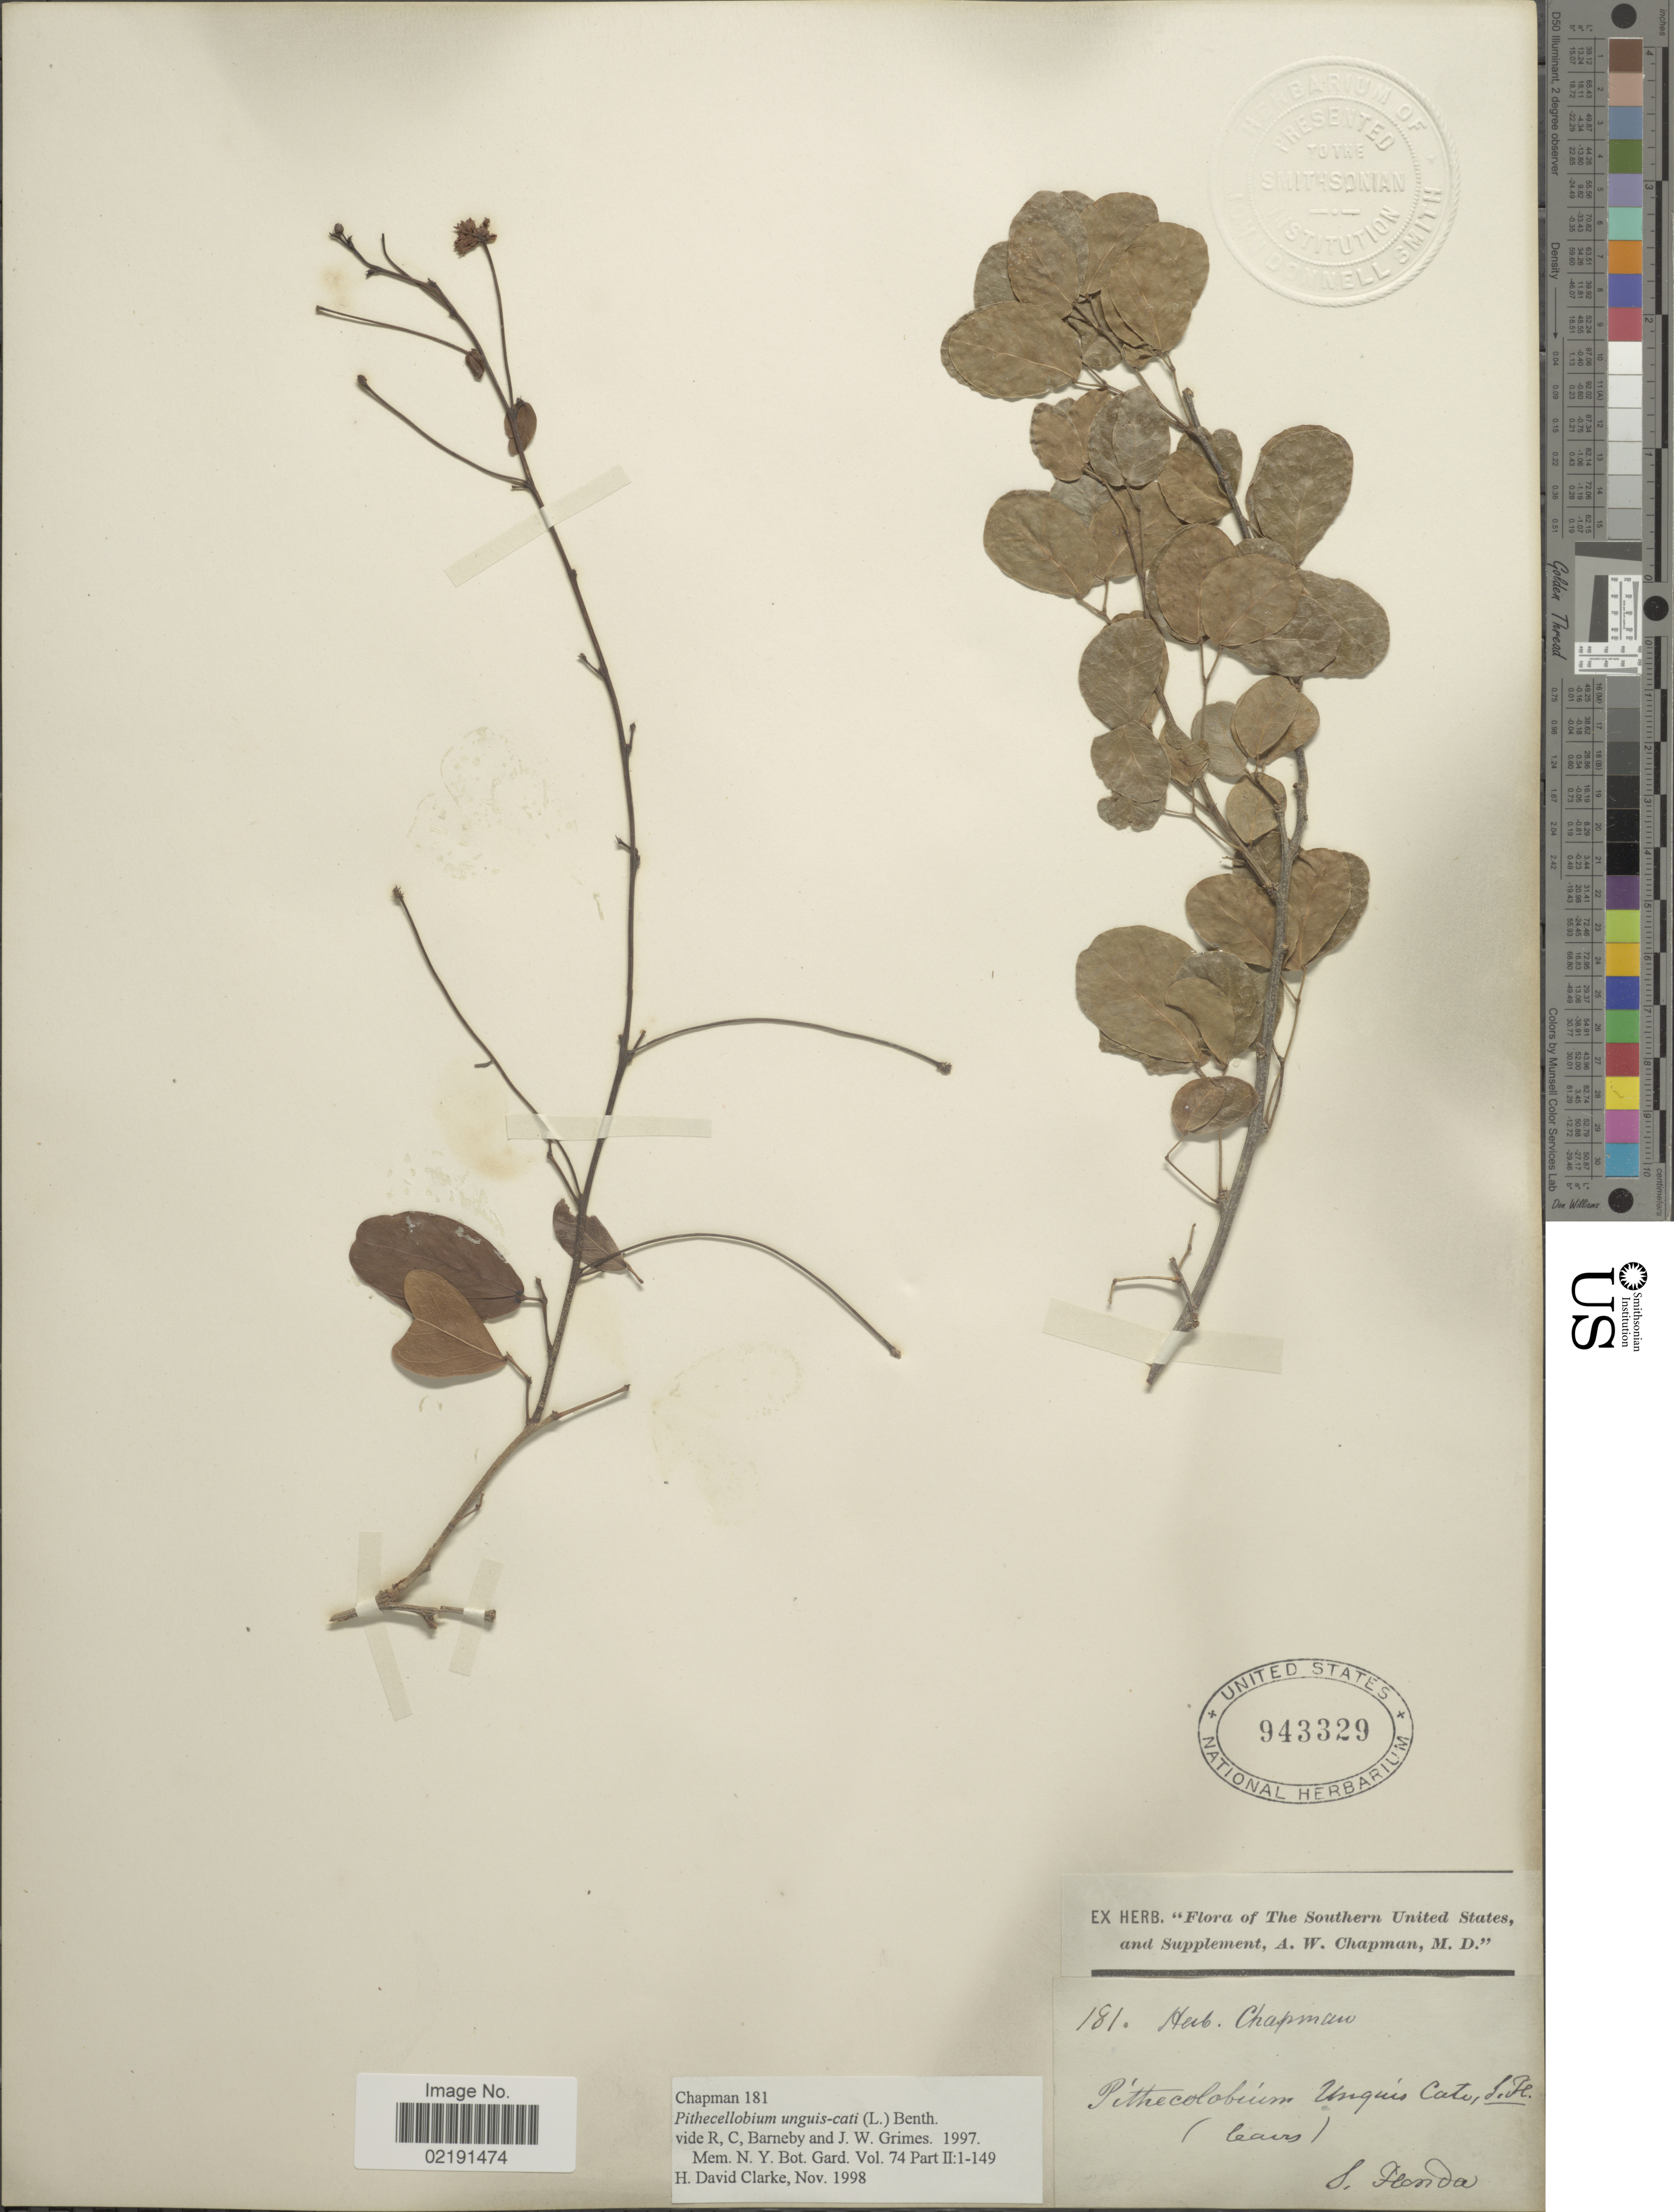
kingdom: Plantae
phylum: Tracheophyta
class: Magnoliopsida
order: Fabales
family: Fabaceae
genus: Pithecellobium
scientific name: Pithecellobium unguis-cati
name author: (L.) Benth.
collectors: A. W. Chapman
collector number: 181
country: United States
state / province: Florida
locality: Southern United States, and Supplement. S. Florida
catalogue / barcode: US 943329